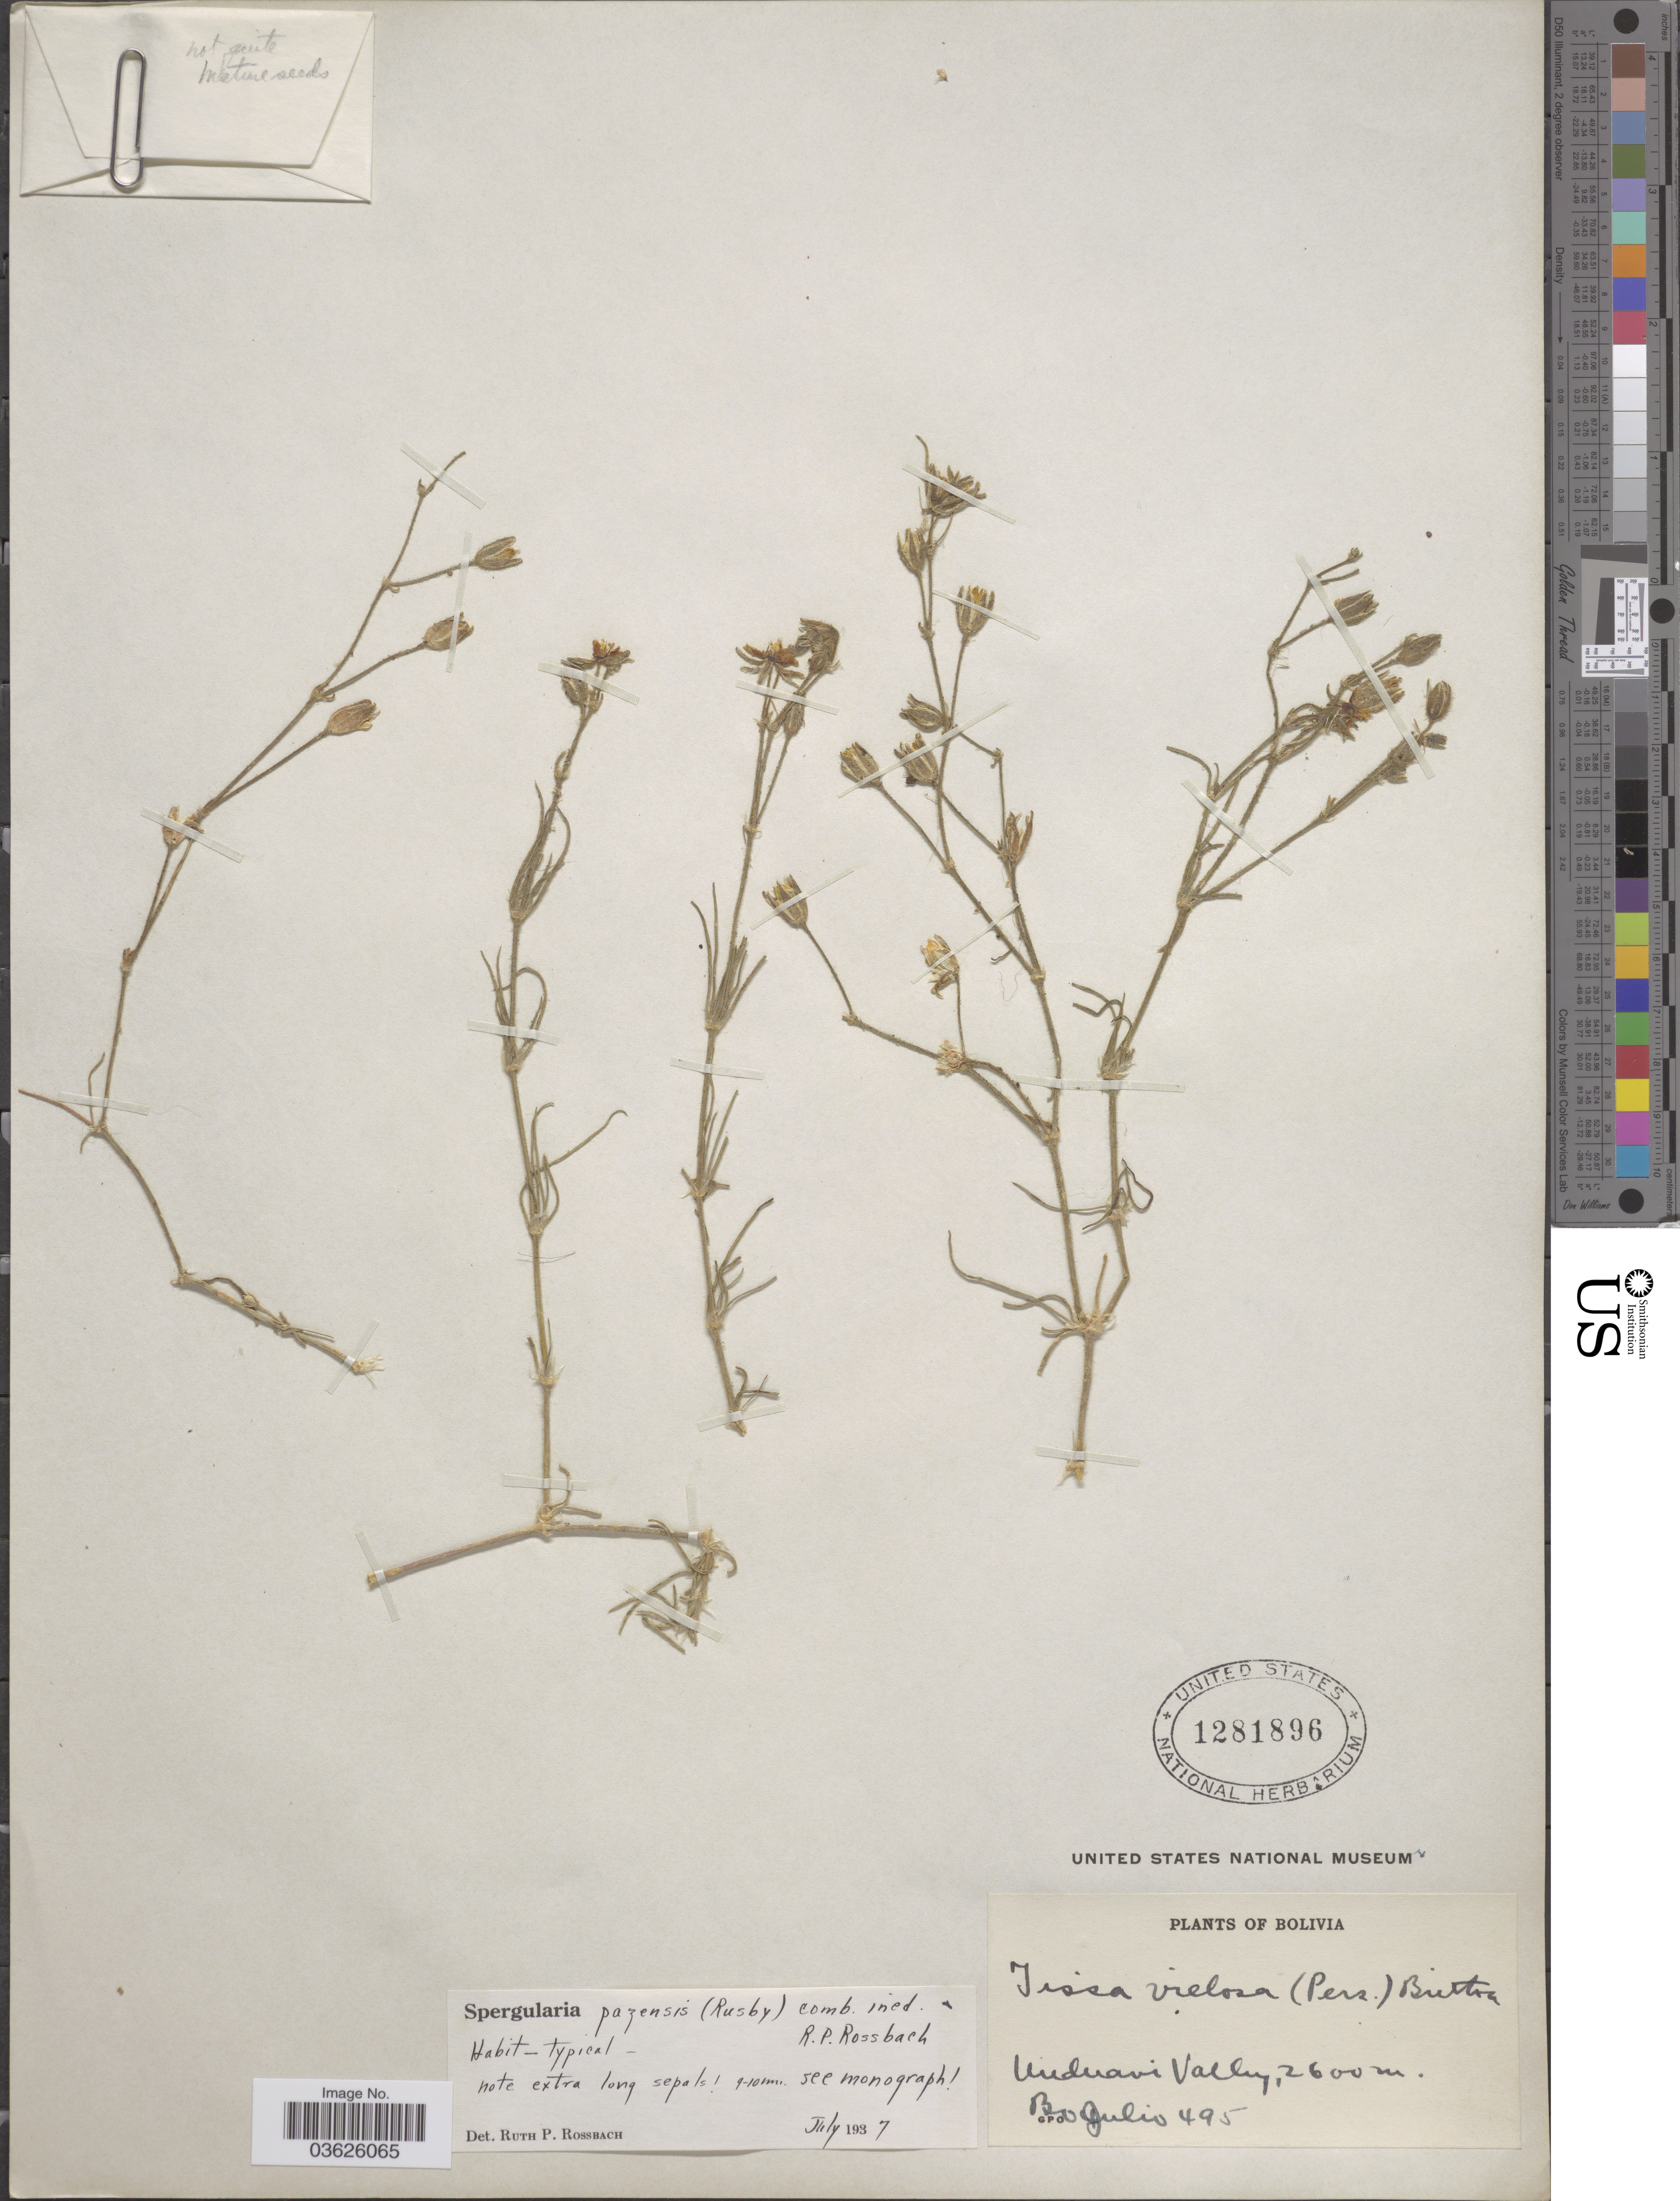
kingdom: Plantae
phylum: Tracheophyta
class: Magnoliopsida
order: Caryophyllales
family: Caryophyllaceae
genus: Spergularia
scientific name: Spergularia pazensis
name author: (Rusby) R. Rossbach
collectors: Bro. Julio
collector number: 495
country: Bolivia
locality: Unduavi Valley.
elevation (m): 2600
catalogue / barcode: US 1281896